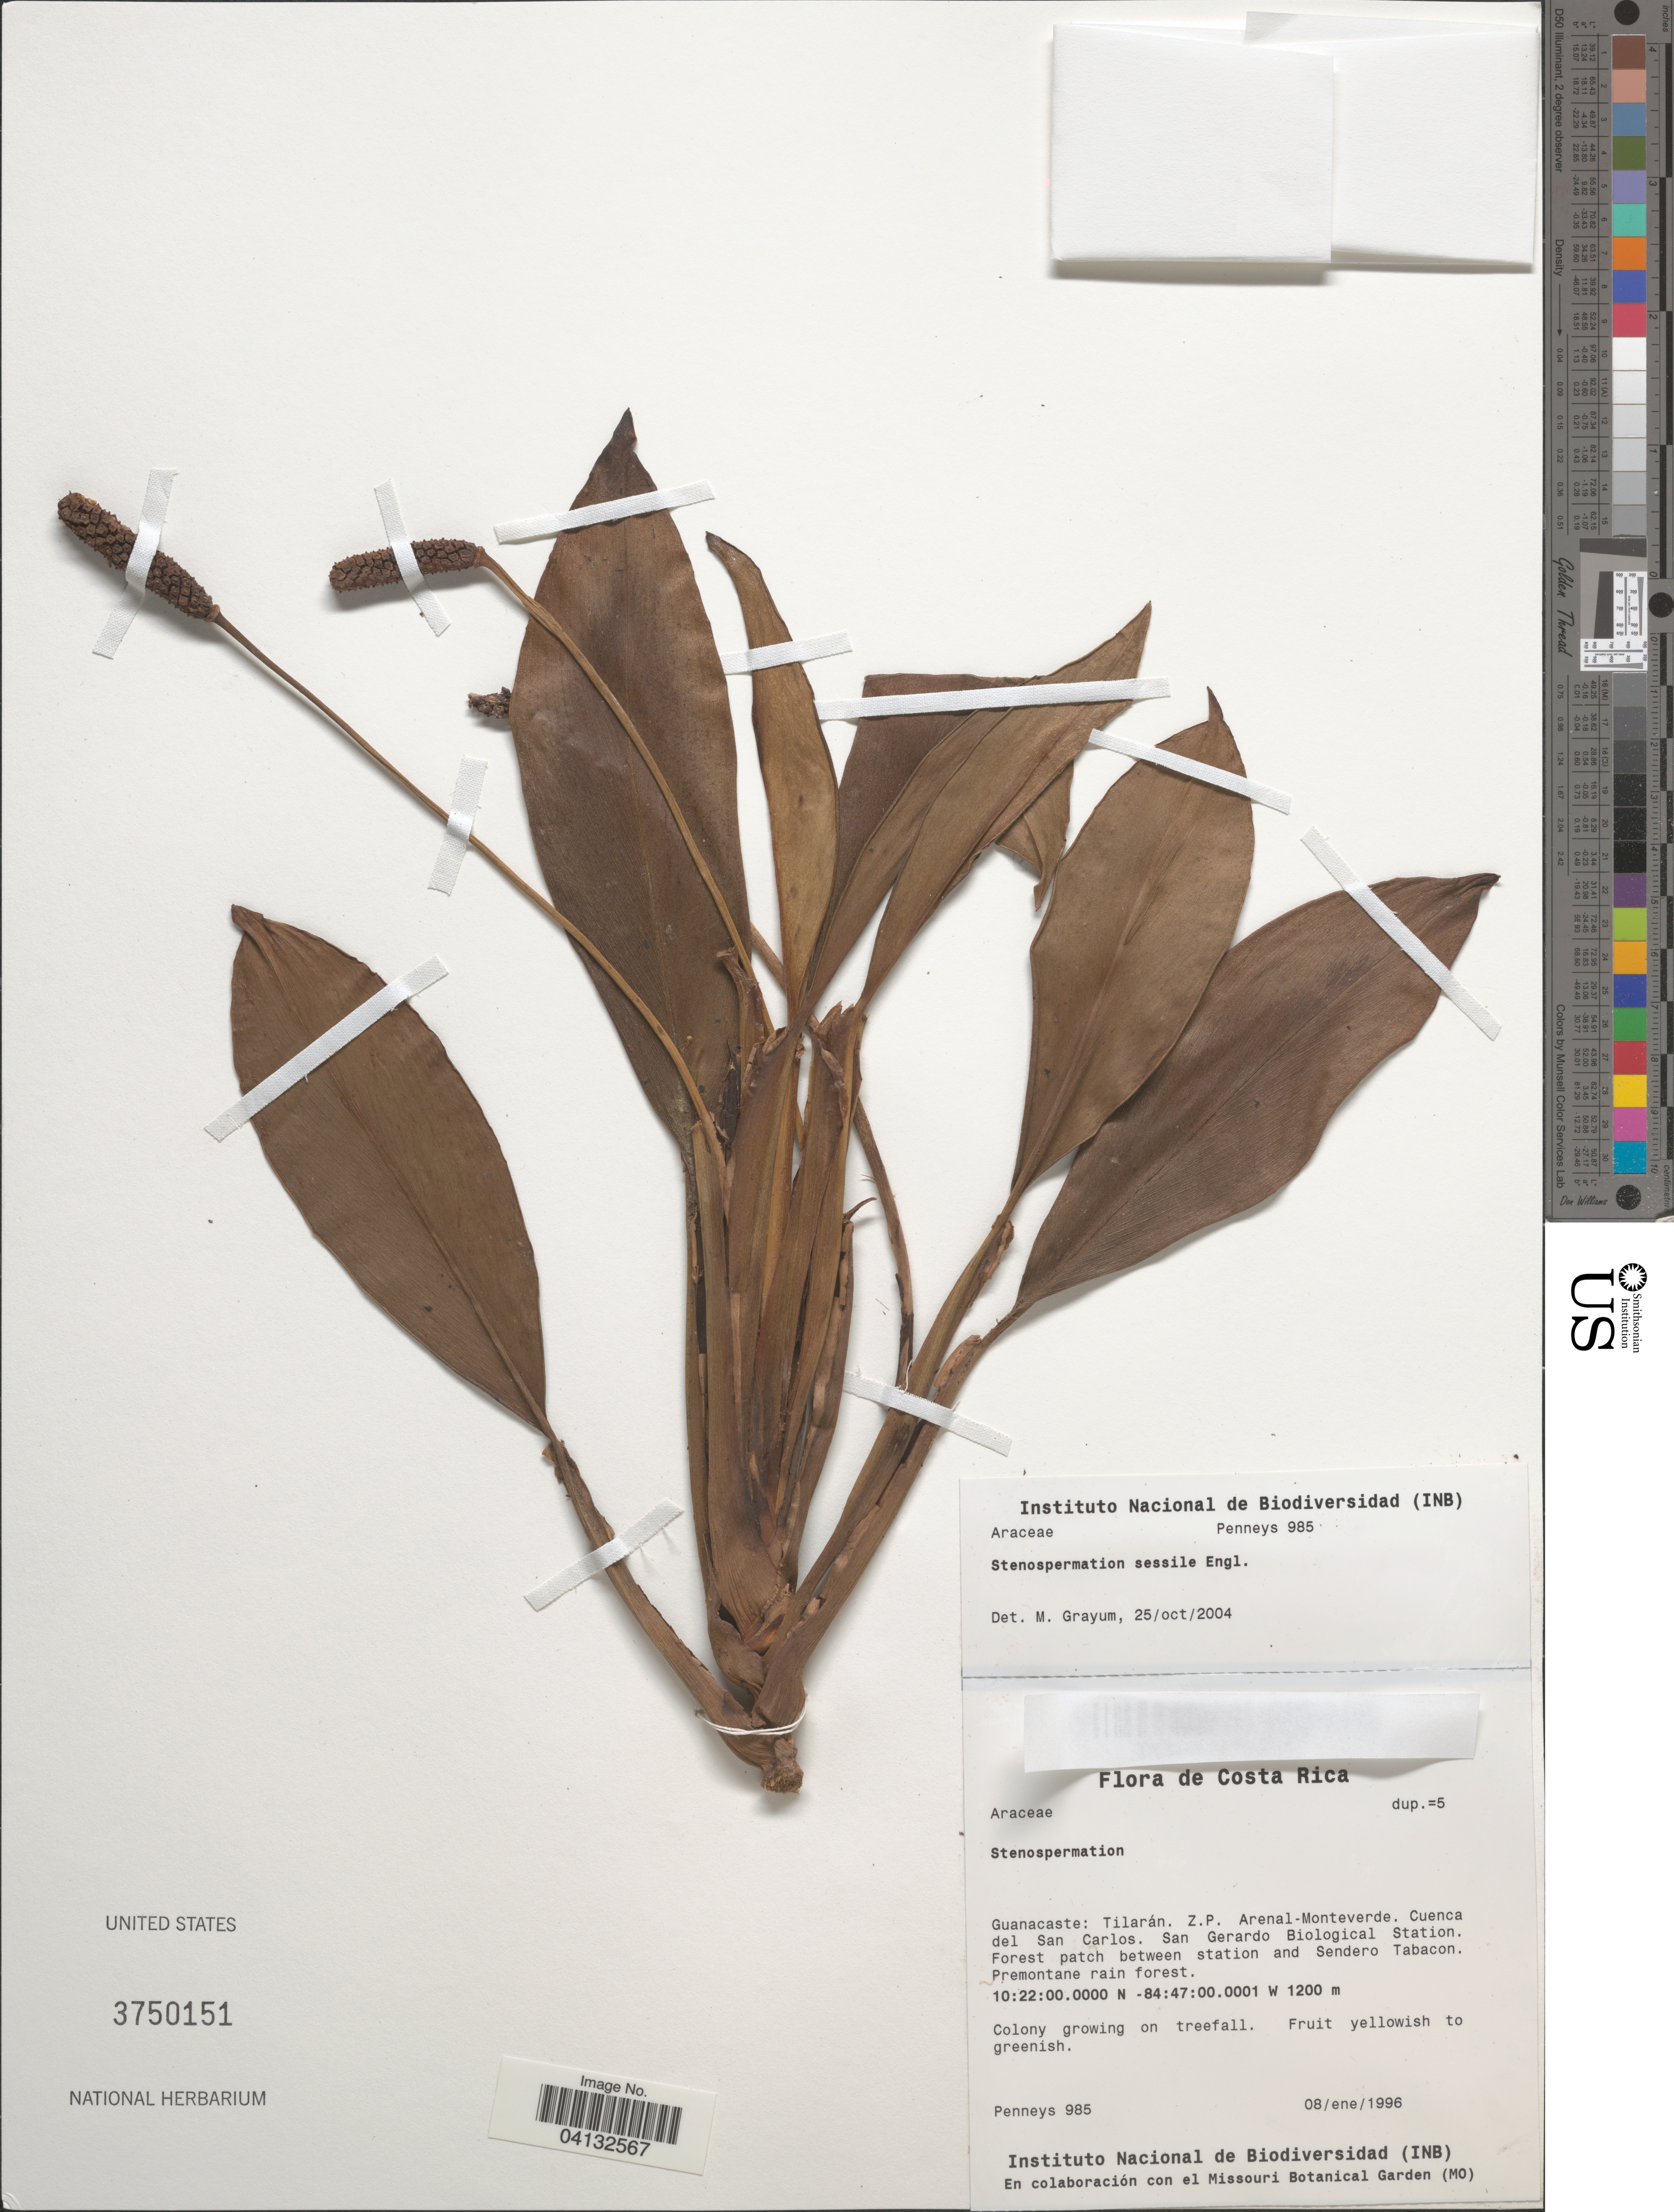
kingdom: Plantae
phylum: Tracheophyta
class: Liliopsida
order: Alismatales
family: Araceae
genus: Stenospermation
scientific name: Stenospermation sessile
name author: Engl.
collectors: Penneys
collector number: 985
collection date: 1996-01-08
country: Costa Rica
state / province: Guanacaste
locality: Tilarán. Z.P. Arenal-Monteverde. Cuenca del San Carlos. San Gerardo Biological Station. Forest patch between station and Sendero Tabacon.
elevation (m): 1200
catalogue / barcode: US 3750151